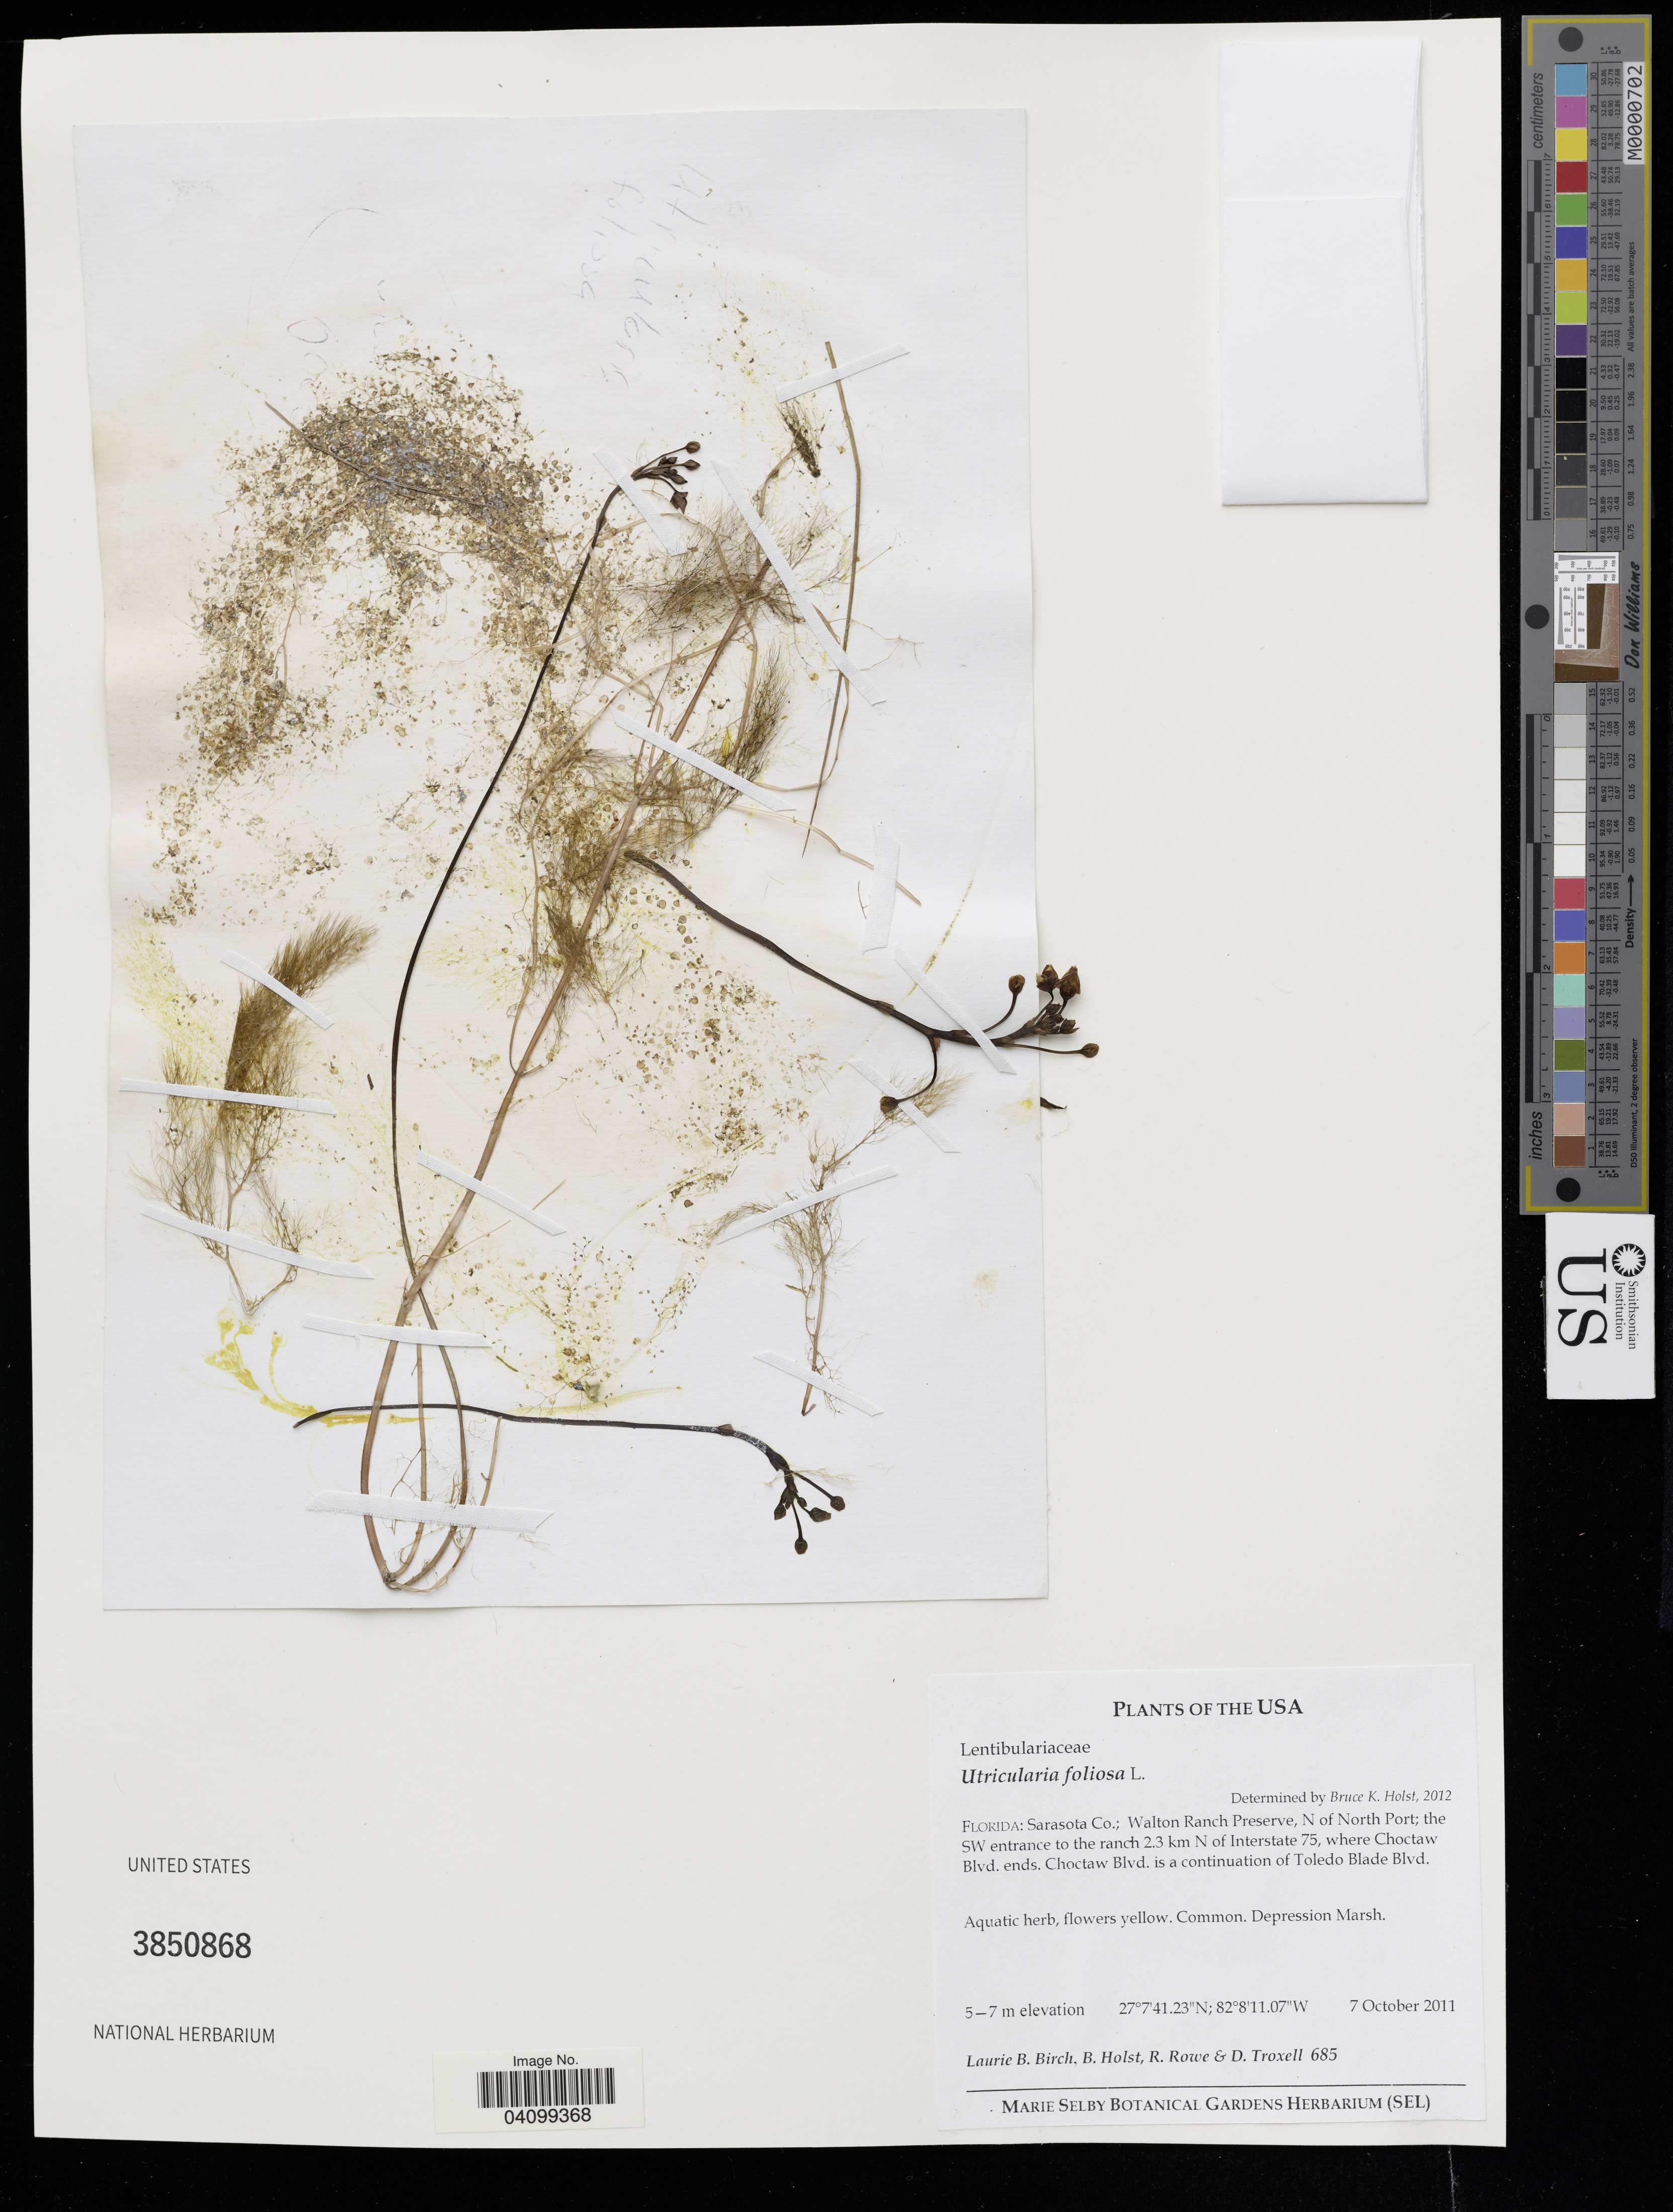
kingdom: Plantae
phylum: Tracheophyta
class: Magnoliopsida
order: Lamiales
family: Lentibulariaceae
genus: Utricularia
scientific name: Utricularia foliosa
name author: L.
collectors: L. Birch, B. Holst & D. Troxell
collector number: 685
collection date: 2011-10-07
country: United States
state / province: Florida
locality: Sarasota Co.; Walton Ranch Preserve, N of North Port; the SW entrance to the ranch 2.3 km N of Interstate 75, where Choctaw Blvd. ends. Choctaw Blvd. is a continuation of Toledo Blade Blvd.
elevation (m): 5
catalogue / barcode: US 3850868